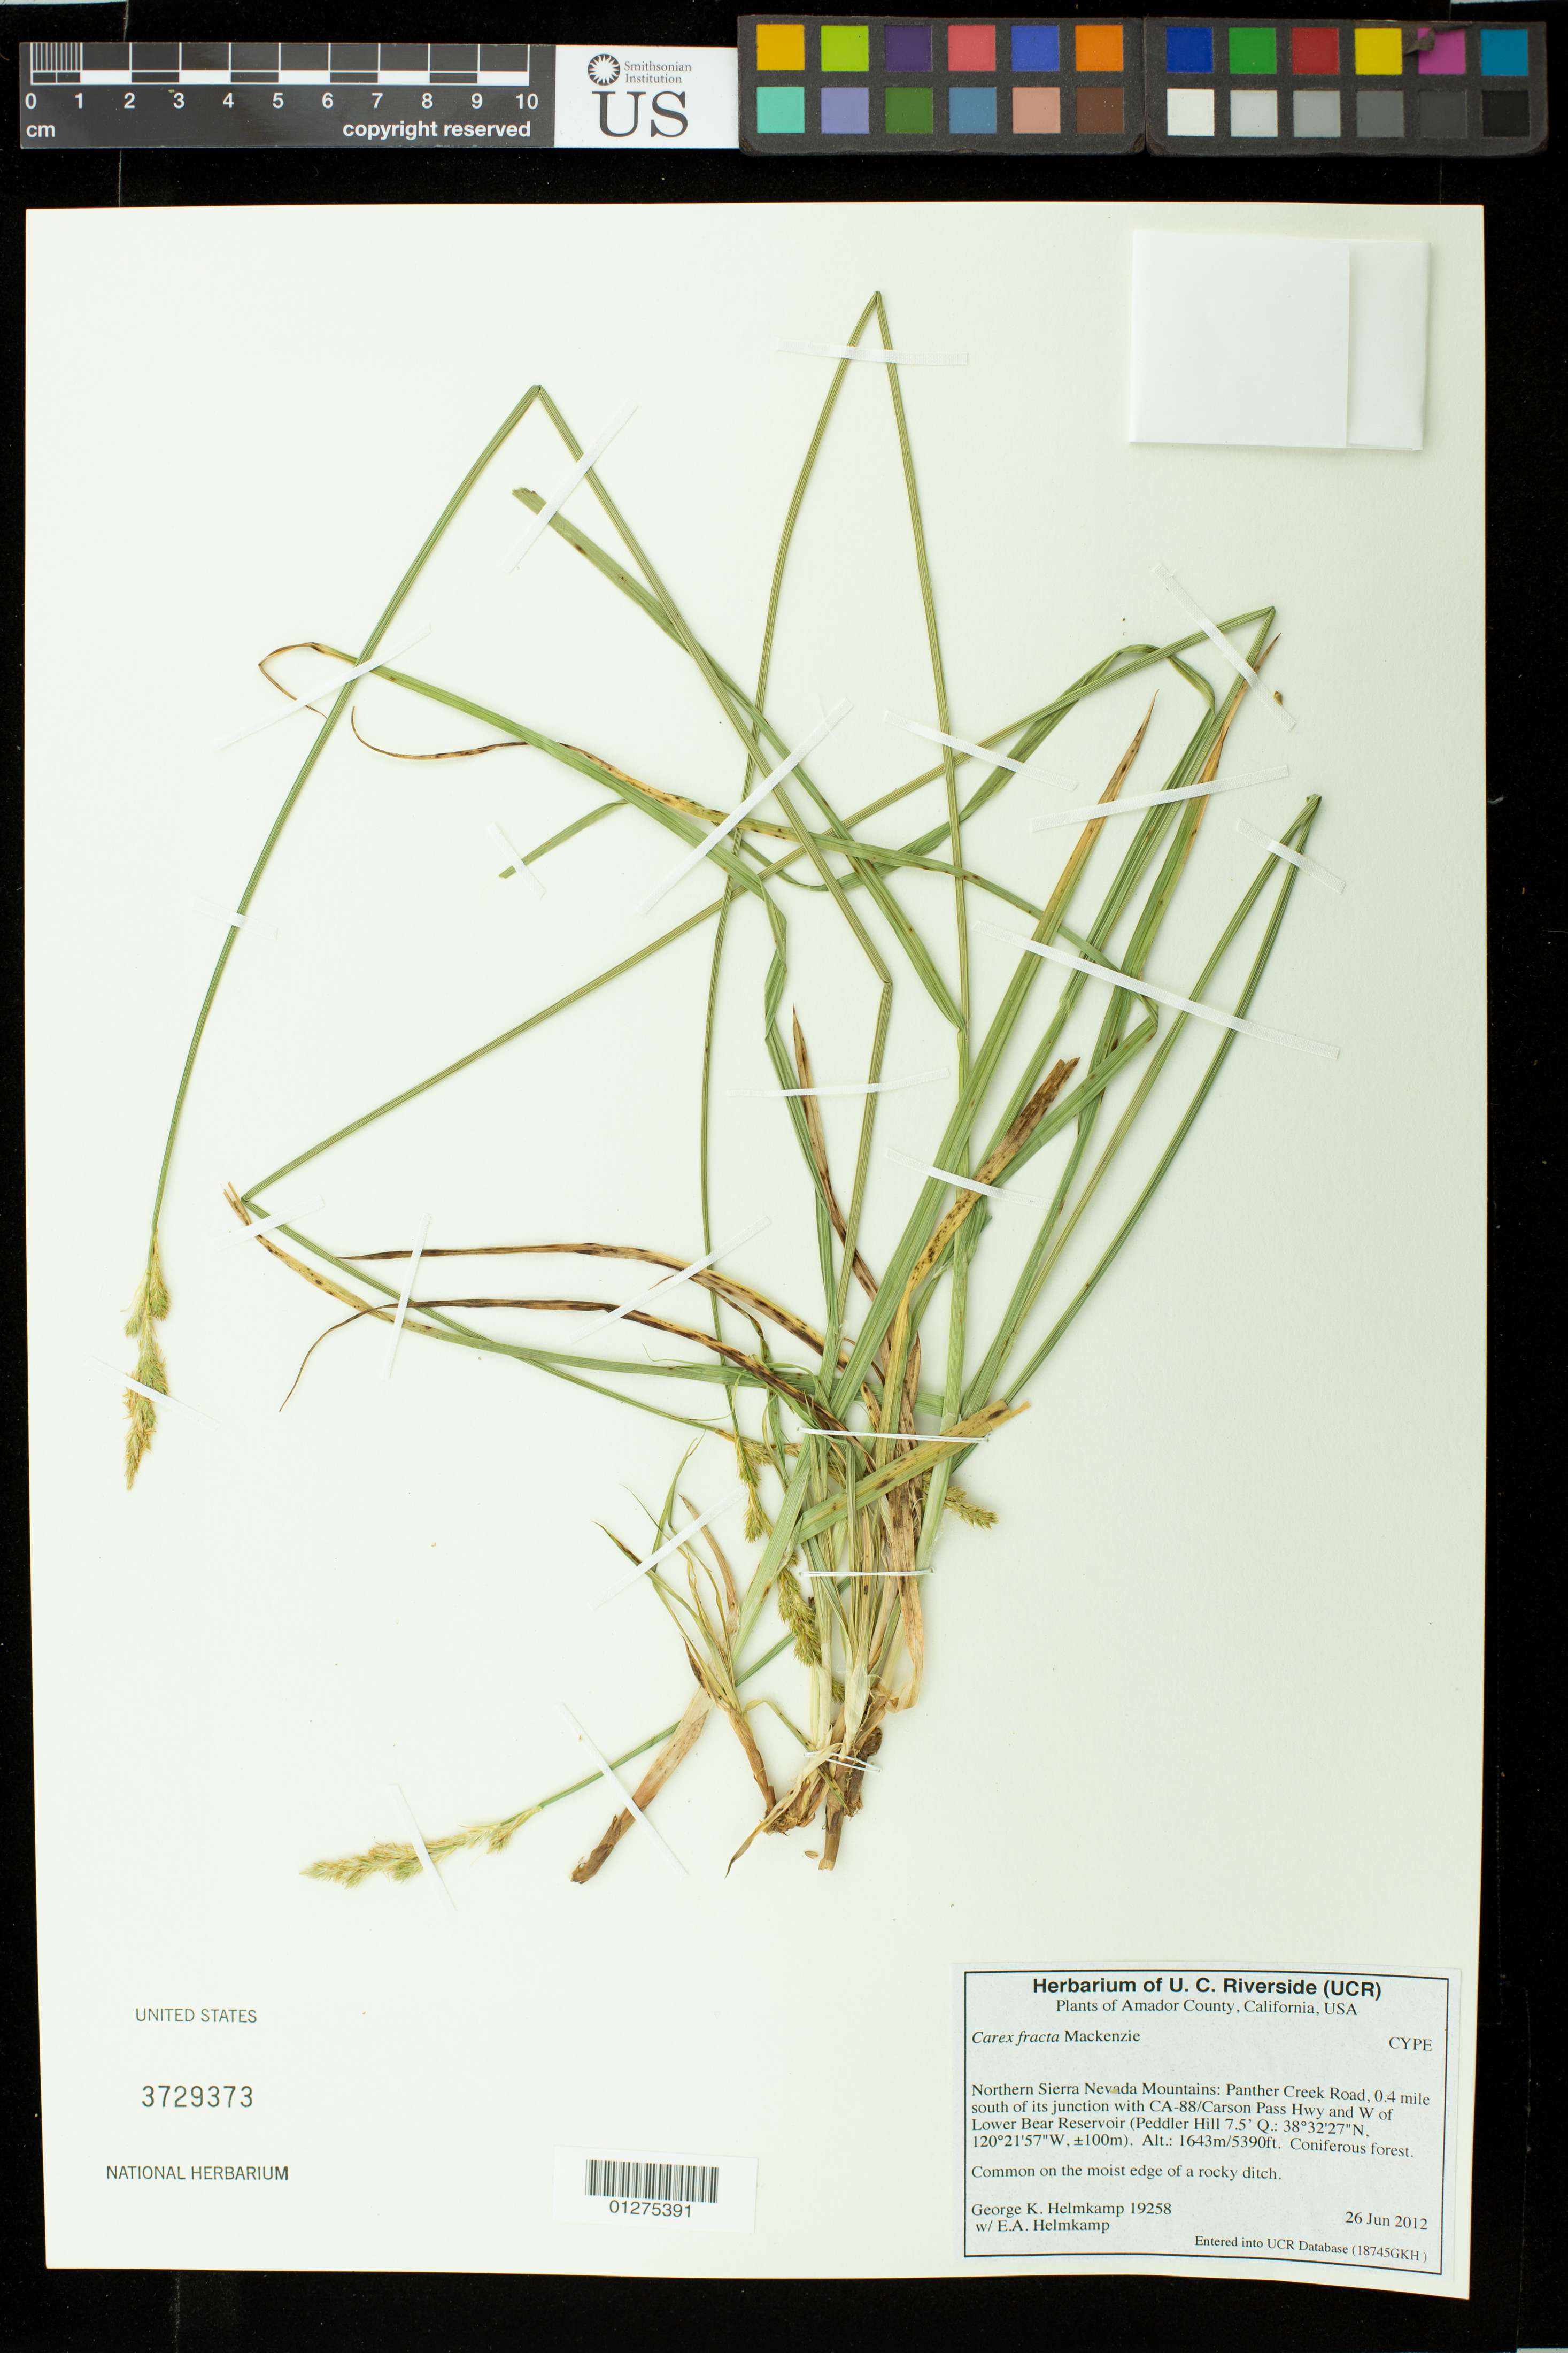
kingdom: Plantae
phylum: Tracheophyta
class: Liliopsida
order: Poales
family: Cyperaceae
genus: Carex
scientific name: Carex fracta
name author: Mack.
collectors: G. Helmkamp & E. Helmkamp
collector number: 19258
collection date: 2012-06-26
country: United States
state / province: California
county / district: Amador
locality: Northern Sierra Nevada Moutains: Panther Creek Road, 04 mile south of its junction with Ca-88/ Carson PAss Hwy and W of Lowrer BEar Reservoir (peddler Jill 7.5')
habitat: Coniferous forest.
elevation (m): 1643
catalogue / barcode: US 3729373